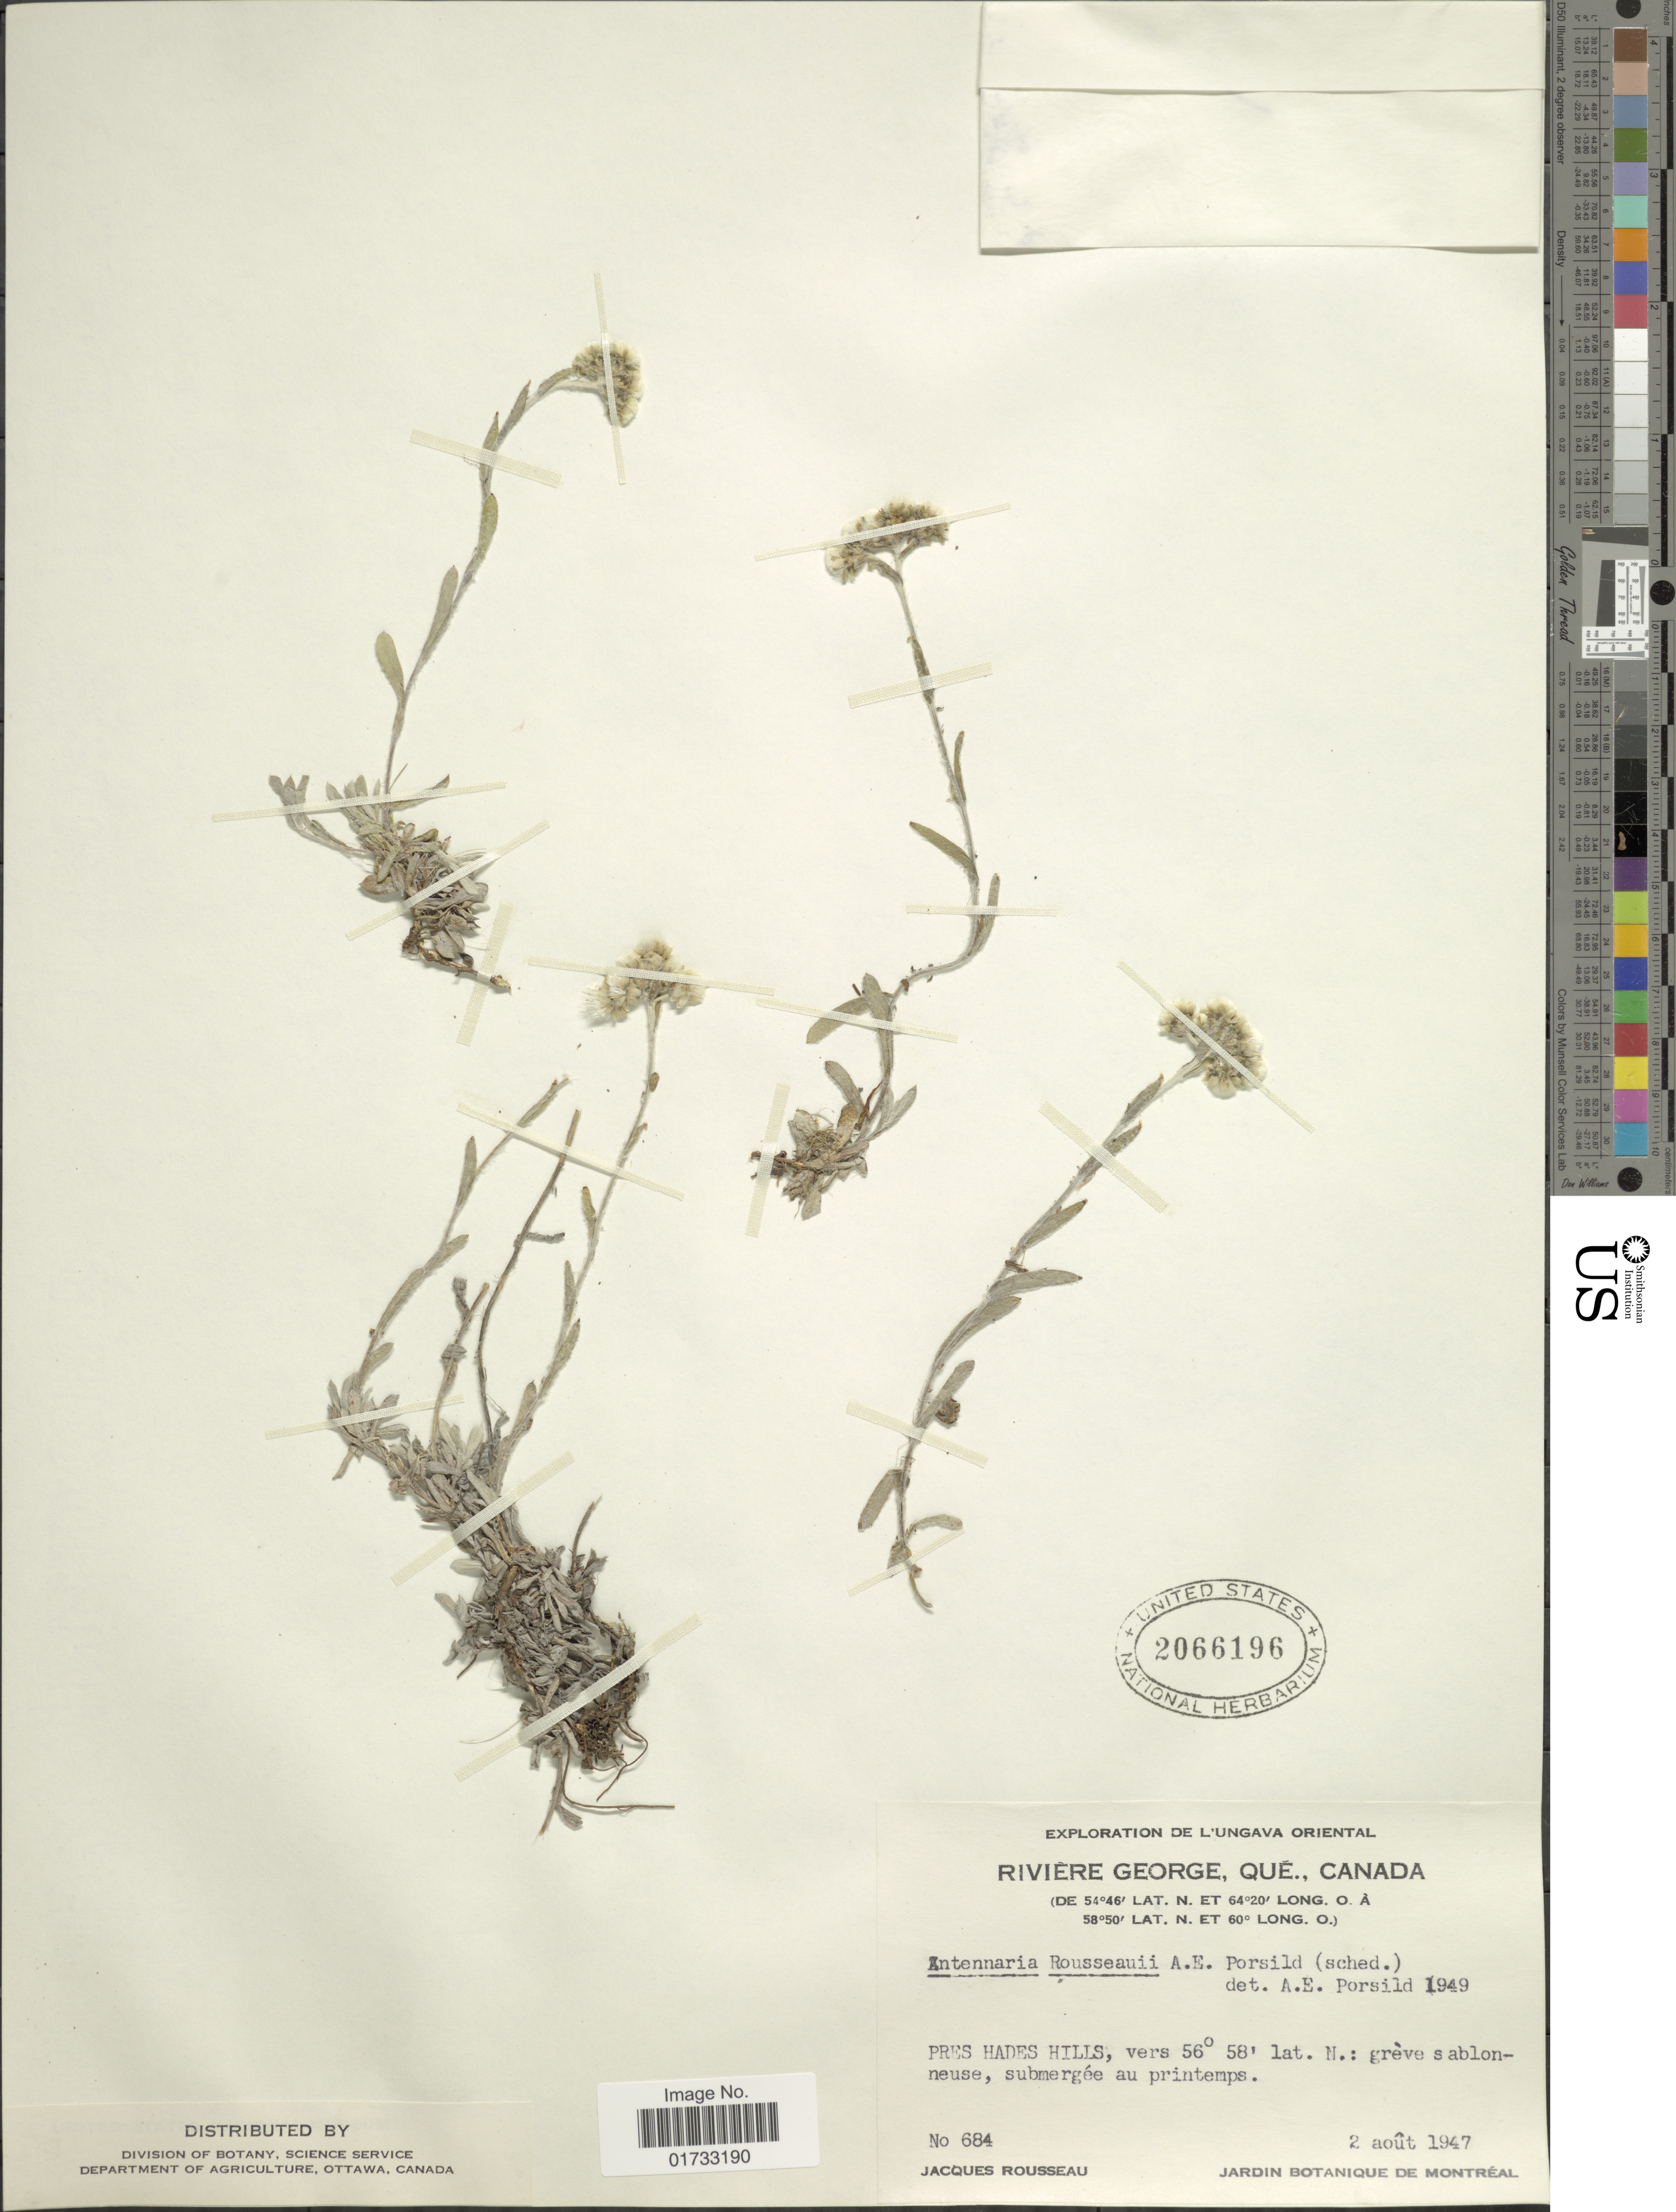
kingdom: Plantae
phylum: Tracheophyta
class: Magnoliopsida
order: Asterales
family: Asteraceae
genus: Antennaria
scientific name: Antennaria rousseaui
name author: A.E. Porsild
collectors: J. Rousseau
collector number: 684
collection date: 1947-08-02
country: Canada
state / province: Quebec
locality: L'ungava Oriental, Riviére George, Pres Hades Hills, gréve s ablonneuse, submergée au printemps.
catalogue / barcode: US 2066196